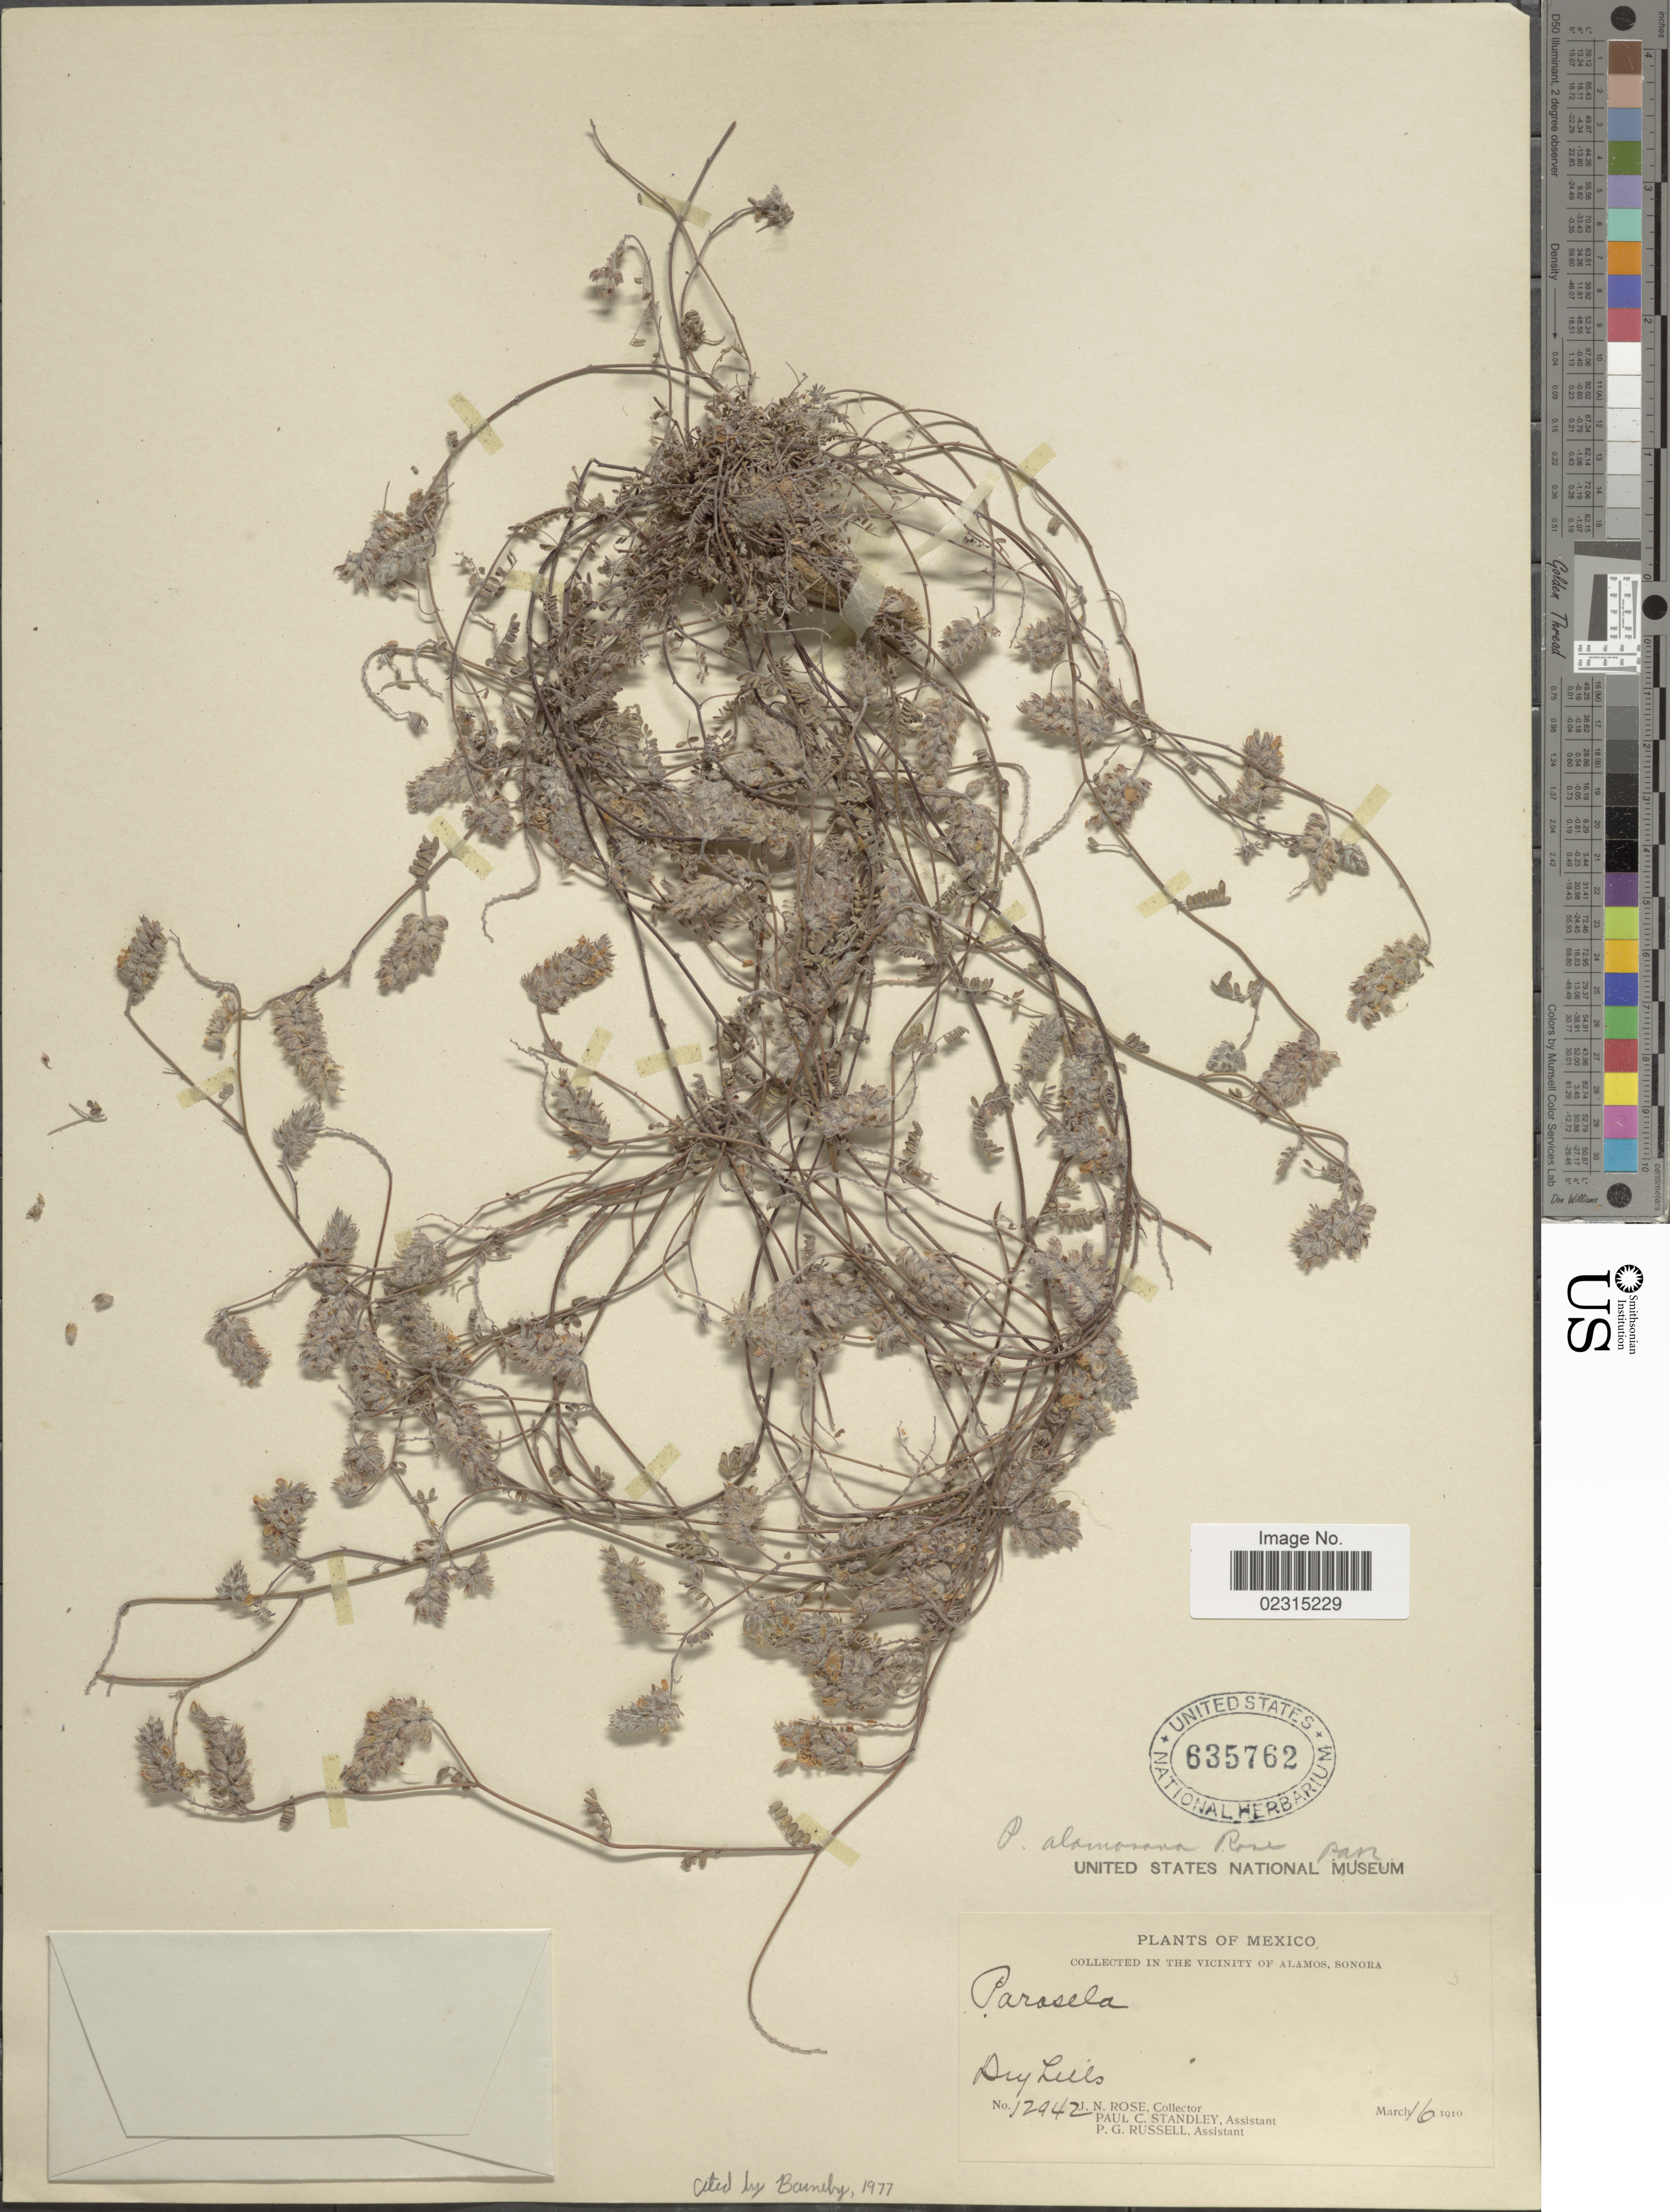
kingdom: Plantae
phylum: Tracheophyta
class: Magnoliopsida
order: Fabales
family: Fabaceae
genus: Marina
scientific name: Marina alamosana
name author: (Rose ex Rydb.) Barneby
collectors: J. N. Rose, P. C. Standley & P. G. Russell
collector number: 12942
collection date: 1910-03-16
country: Mexico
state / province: Sonora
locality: In the Vicinity of Alamos, Dry hills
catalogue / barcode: US 635762